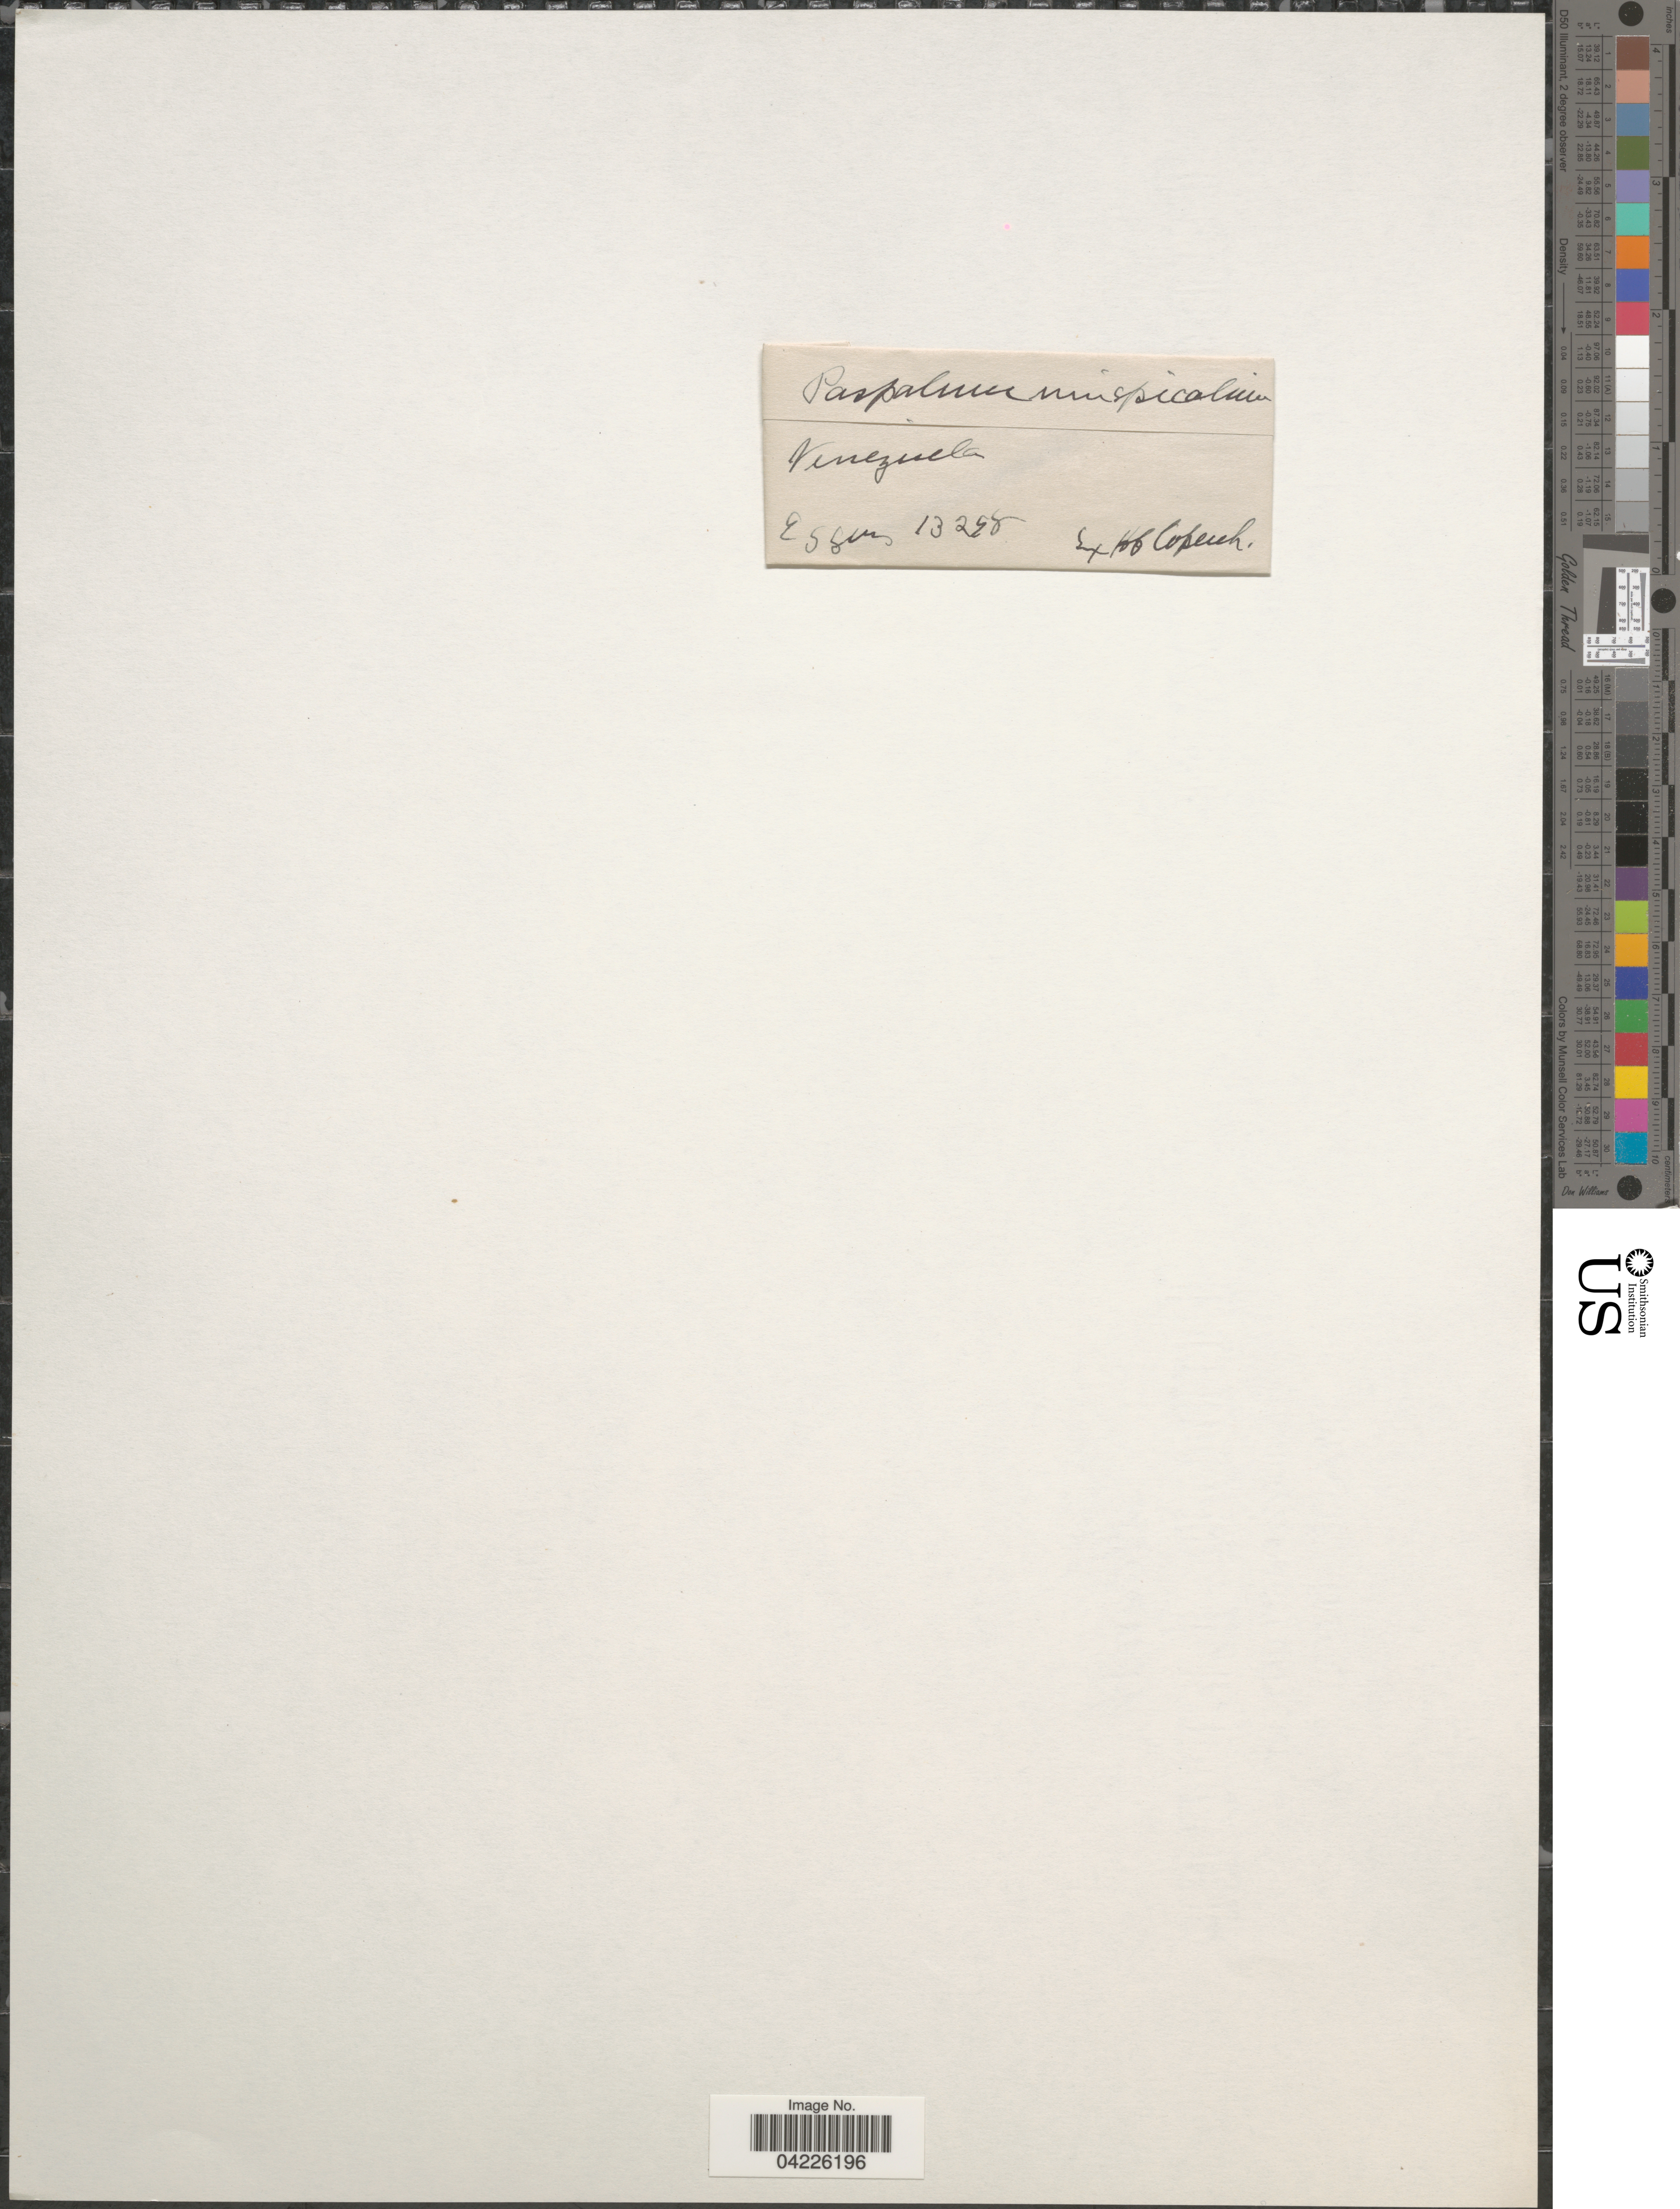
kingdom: Plantae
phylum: Tracheophyta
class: Liliopsida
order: Poales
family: Poaceae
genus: Paspalum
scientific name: Paspalum unispicatum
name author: (Scribn. & Merr.) Nash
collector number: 13258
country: Venezuela